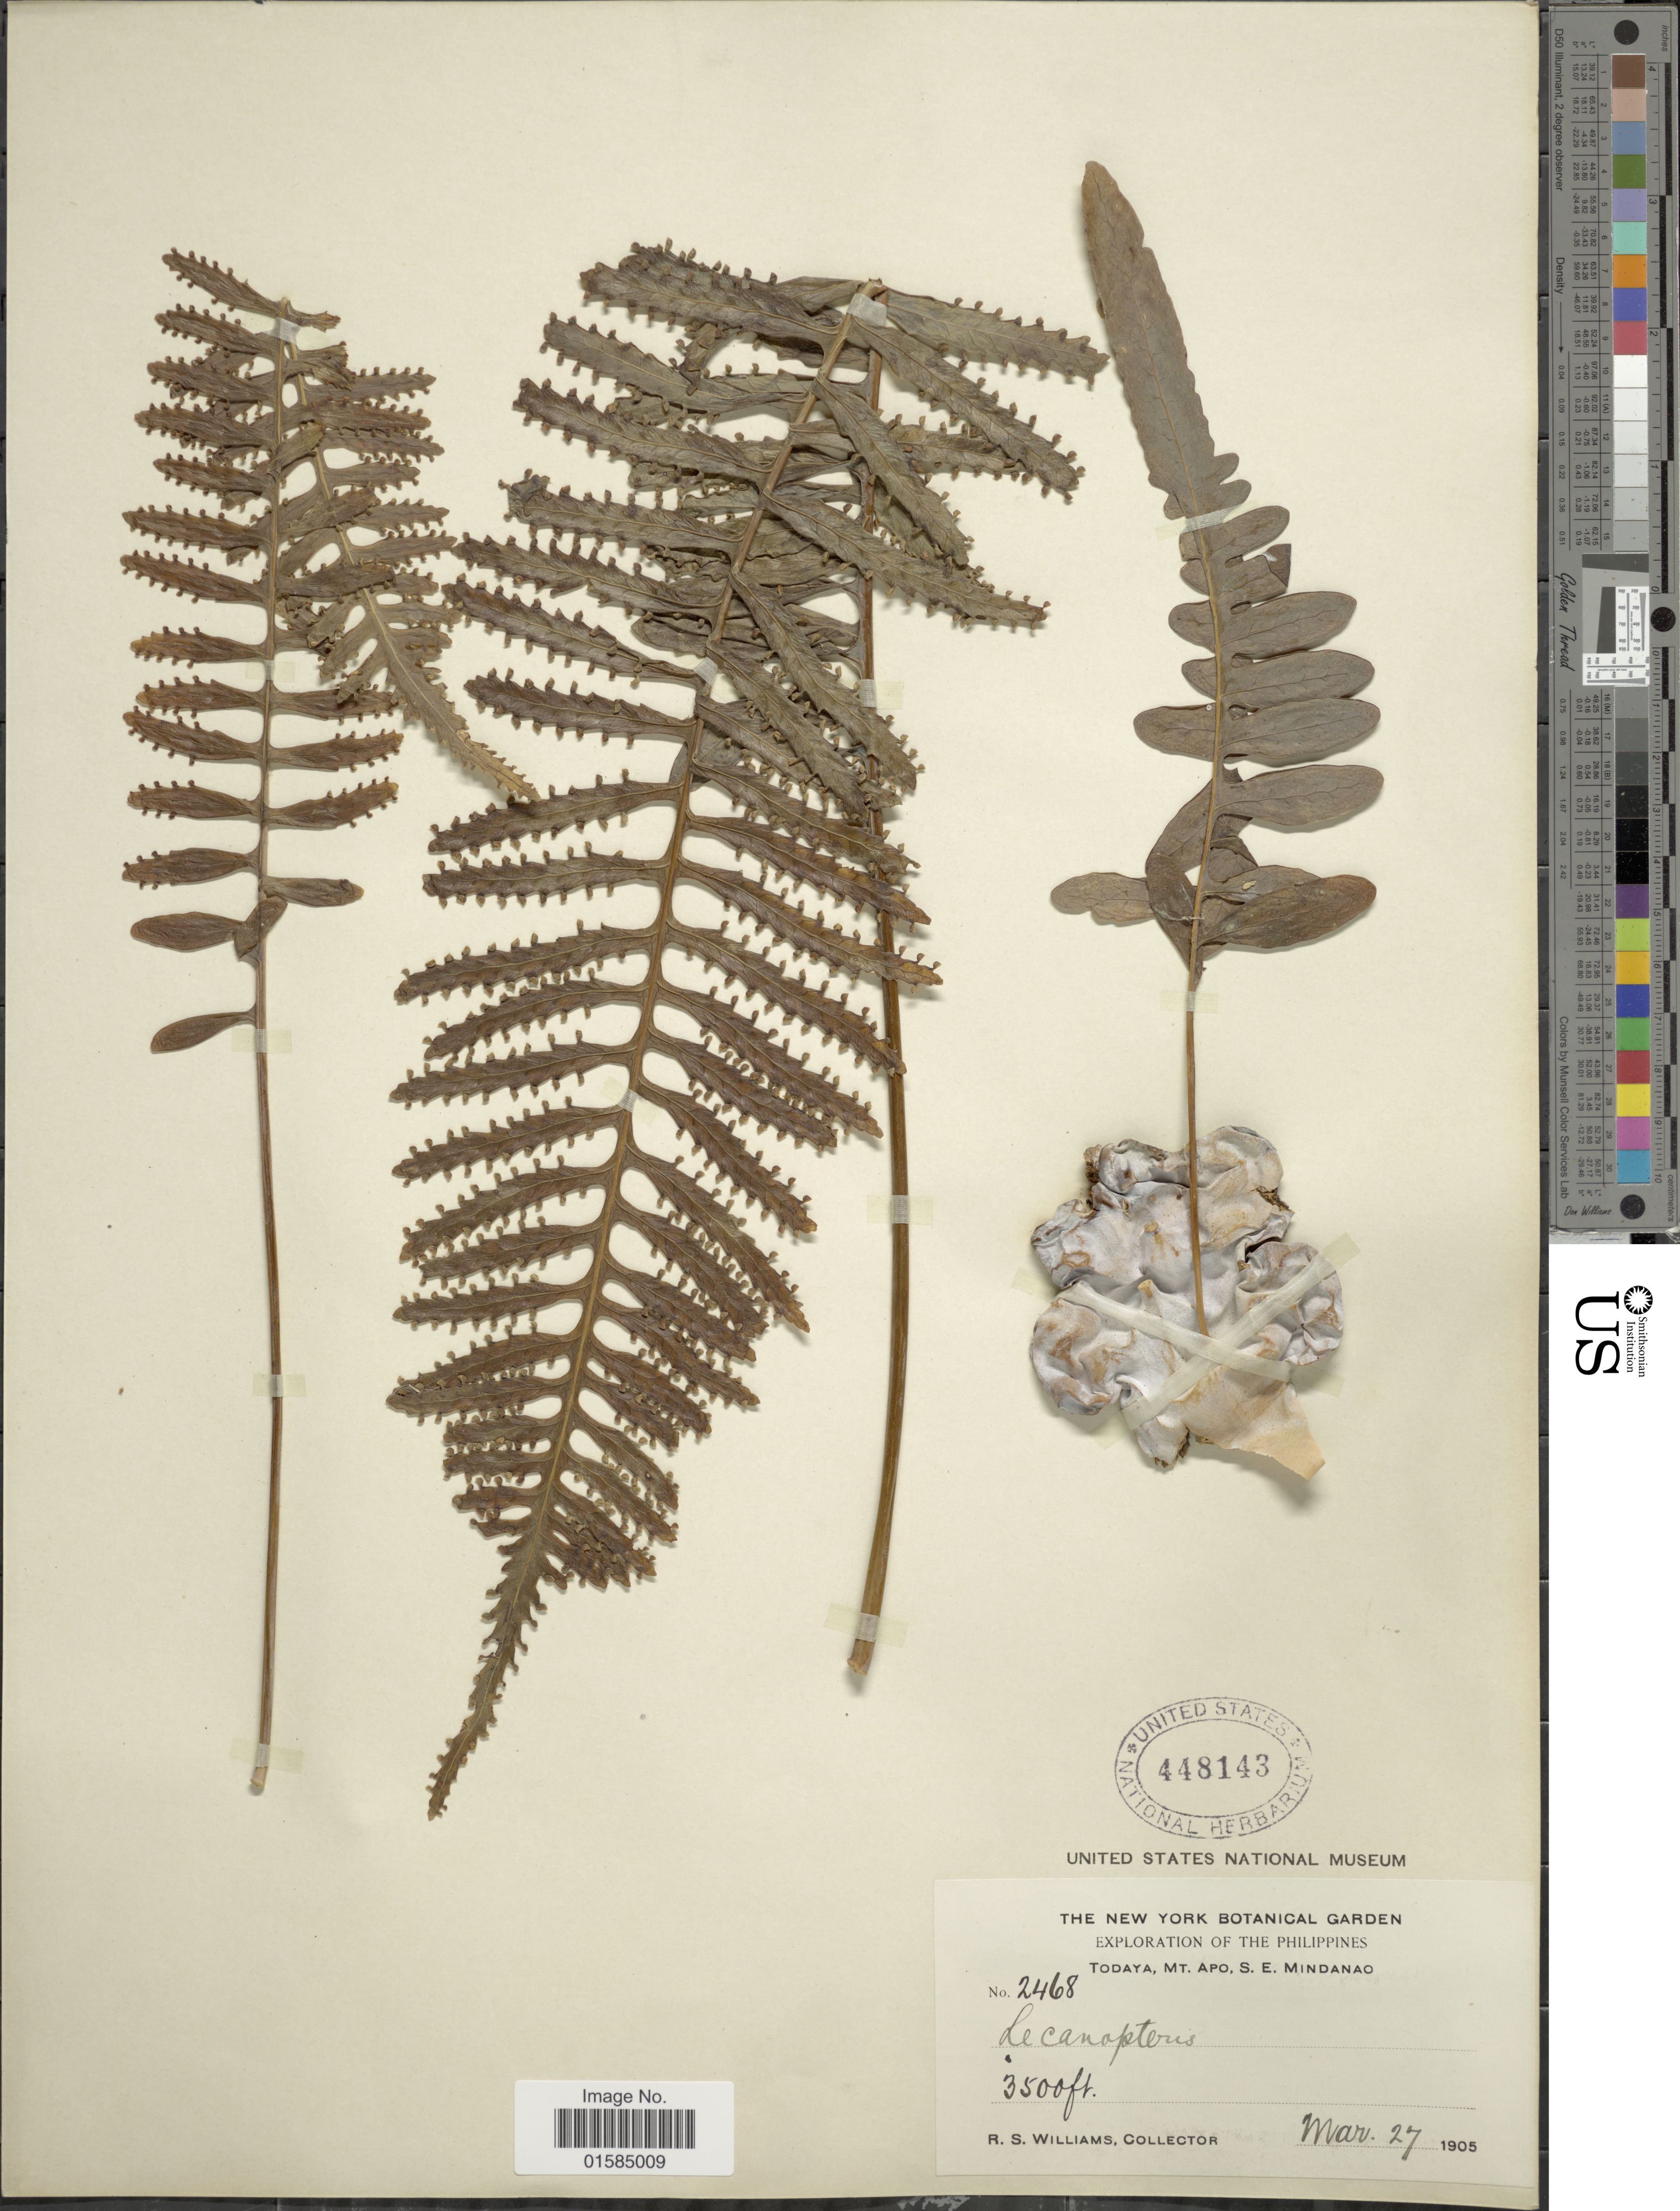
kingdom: Plantae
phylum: Tracheophyta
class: Polypodiopsida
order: Polypodiales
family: Polypodiaceae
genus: Lecanopteris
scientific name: Lecanopteris pumila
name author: Blume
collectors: R. S. Williams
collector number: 2468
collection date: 1905-03-27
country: Philippines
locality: Philippines, Todaya, Mt. Apo, S. E. Mindanao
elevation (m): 1067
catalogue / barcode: US 448143